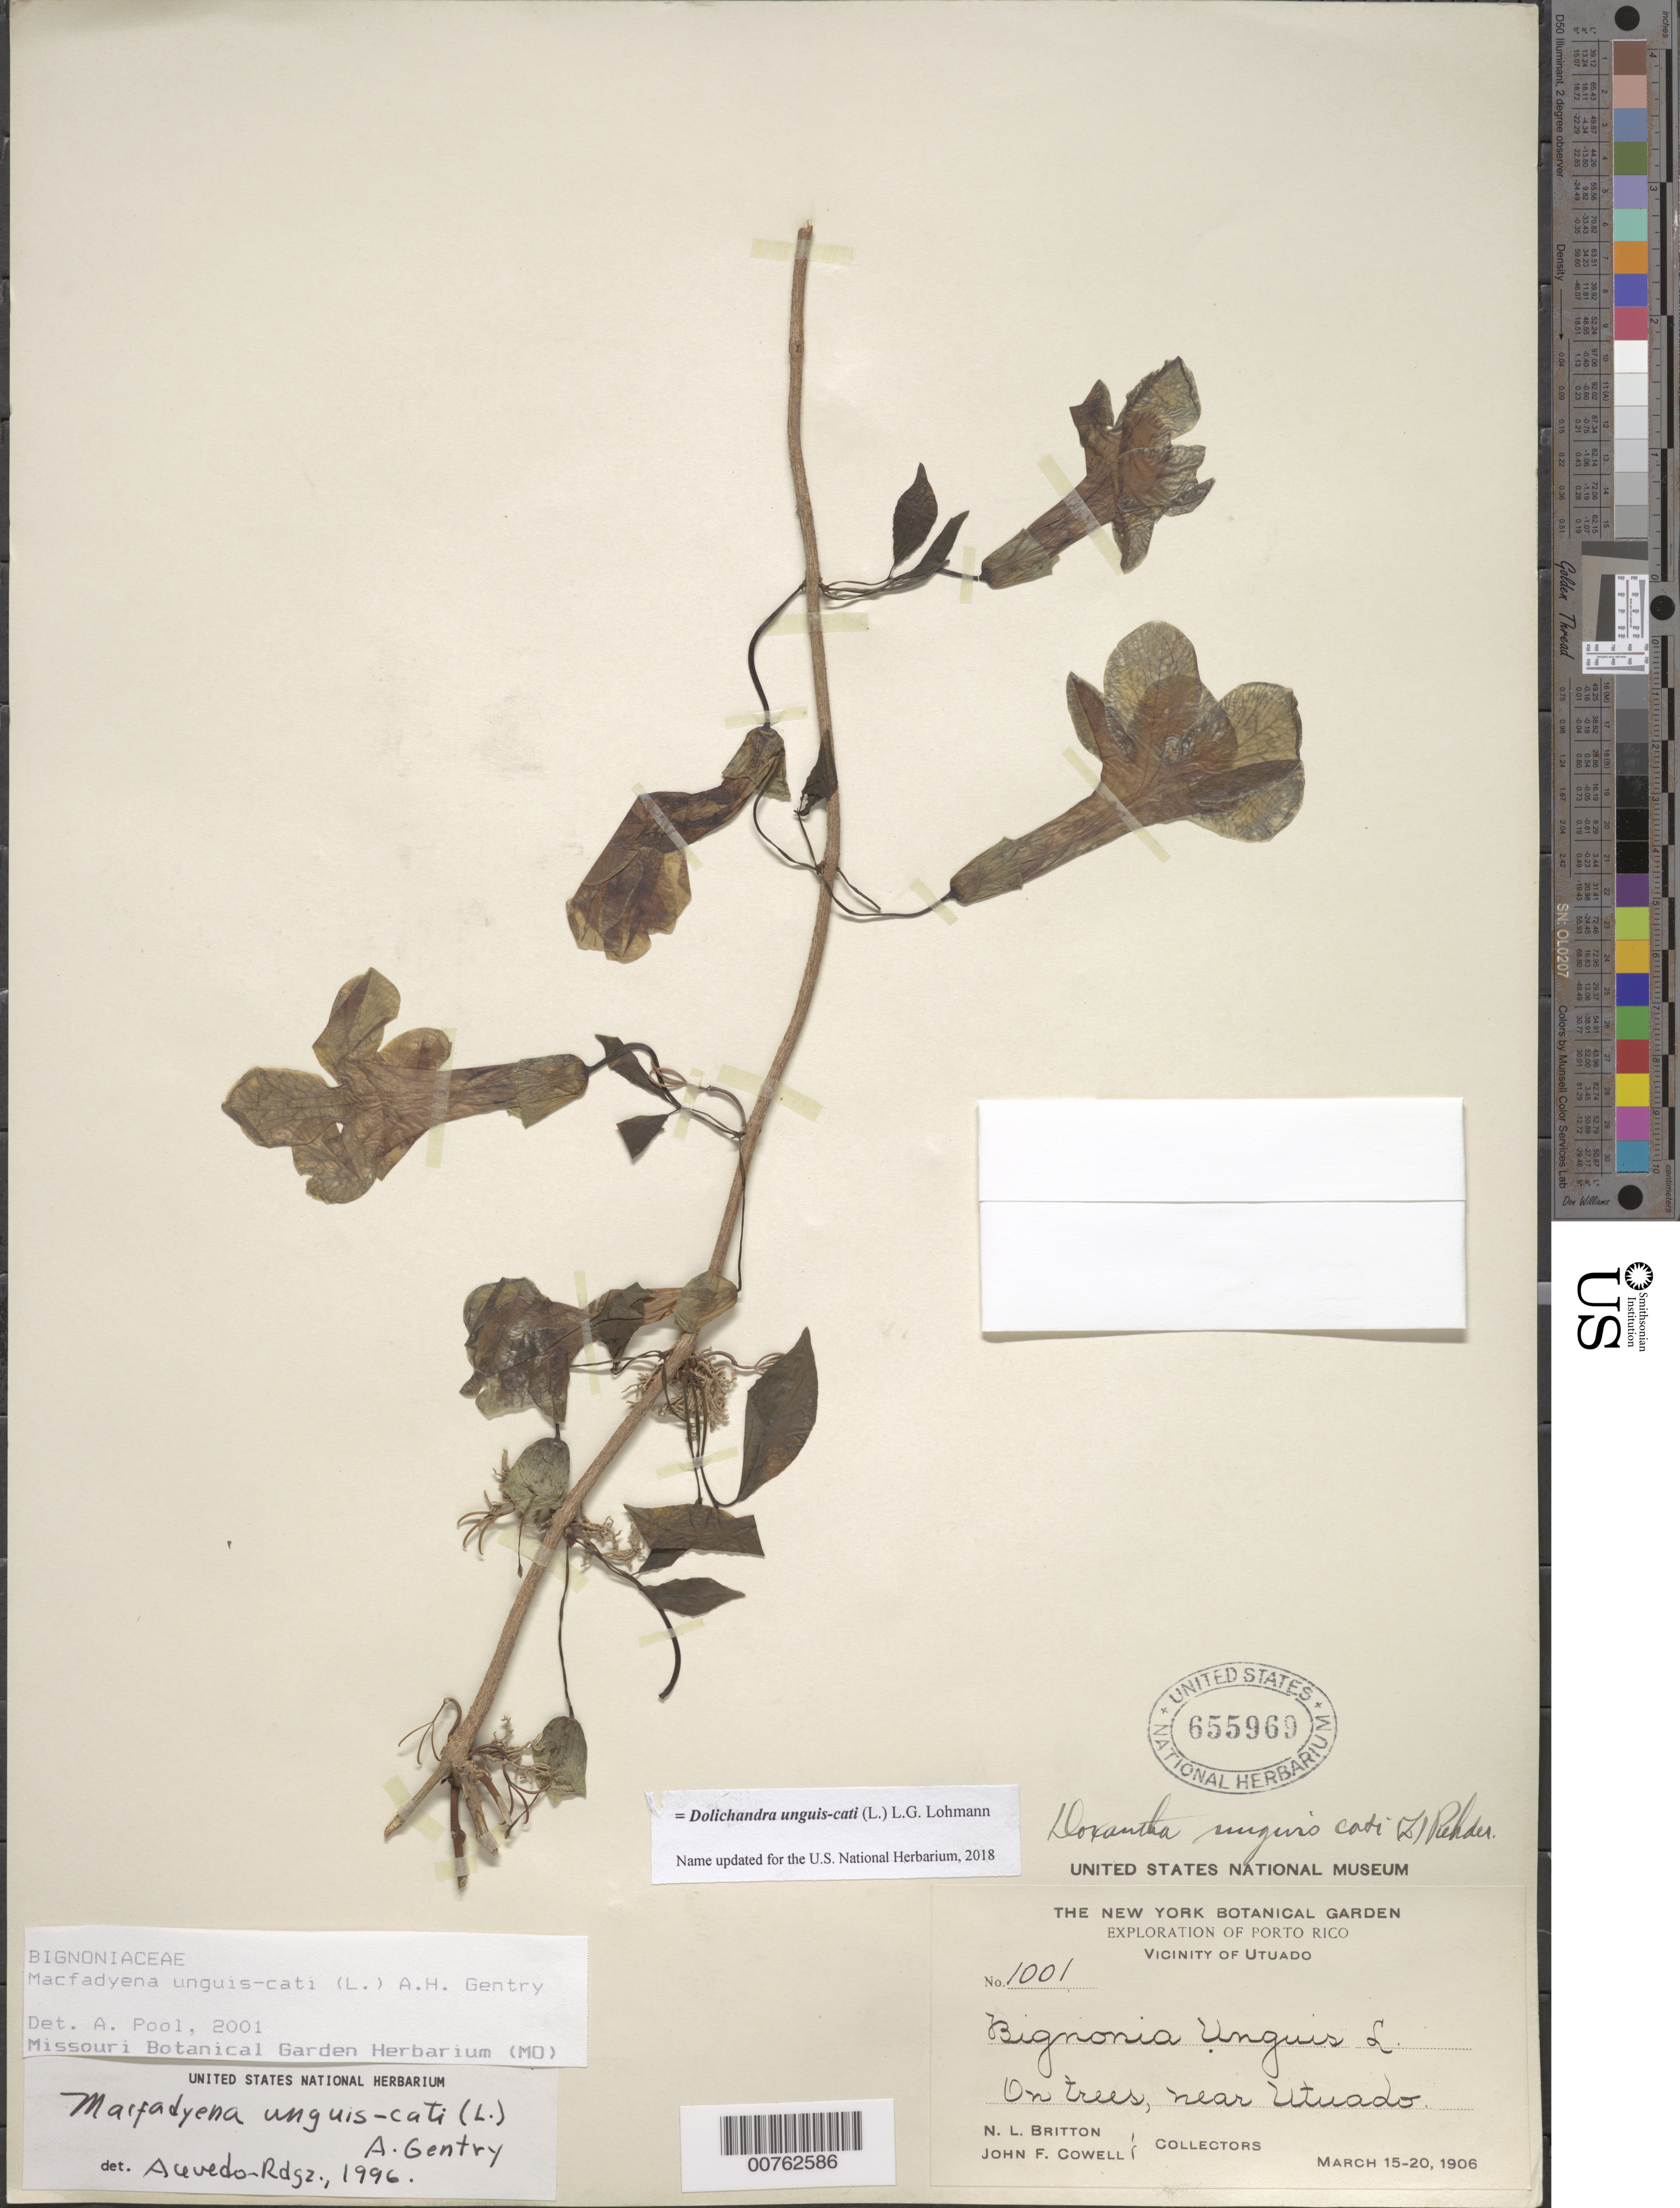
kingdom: Plantae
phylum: Tracheophyta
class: Magnoliopsida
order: Lamiales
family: Bignoniaceae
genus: Dolichandra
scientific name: Dolichandra unguis-cati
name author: (L.) L.G. Lohmann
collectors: N. Britton & J. F. Cowell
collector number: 1001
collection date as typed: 15 Mar 1906 to 20 Mar 1906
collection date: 1906-03-15/1906-03-20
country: Puerto Rico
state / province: Utuado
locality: Vicinity of Utuado.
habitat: On trees near Utuado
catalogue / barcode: US 655969